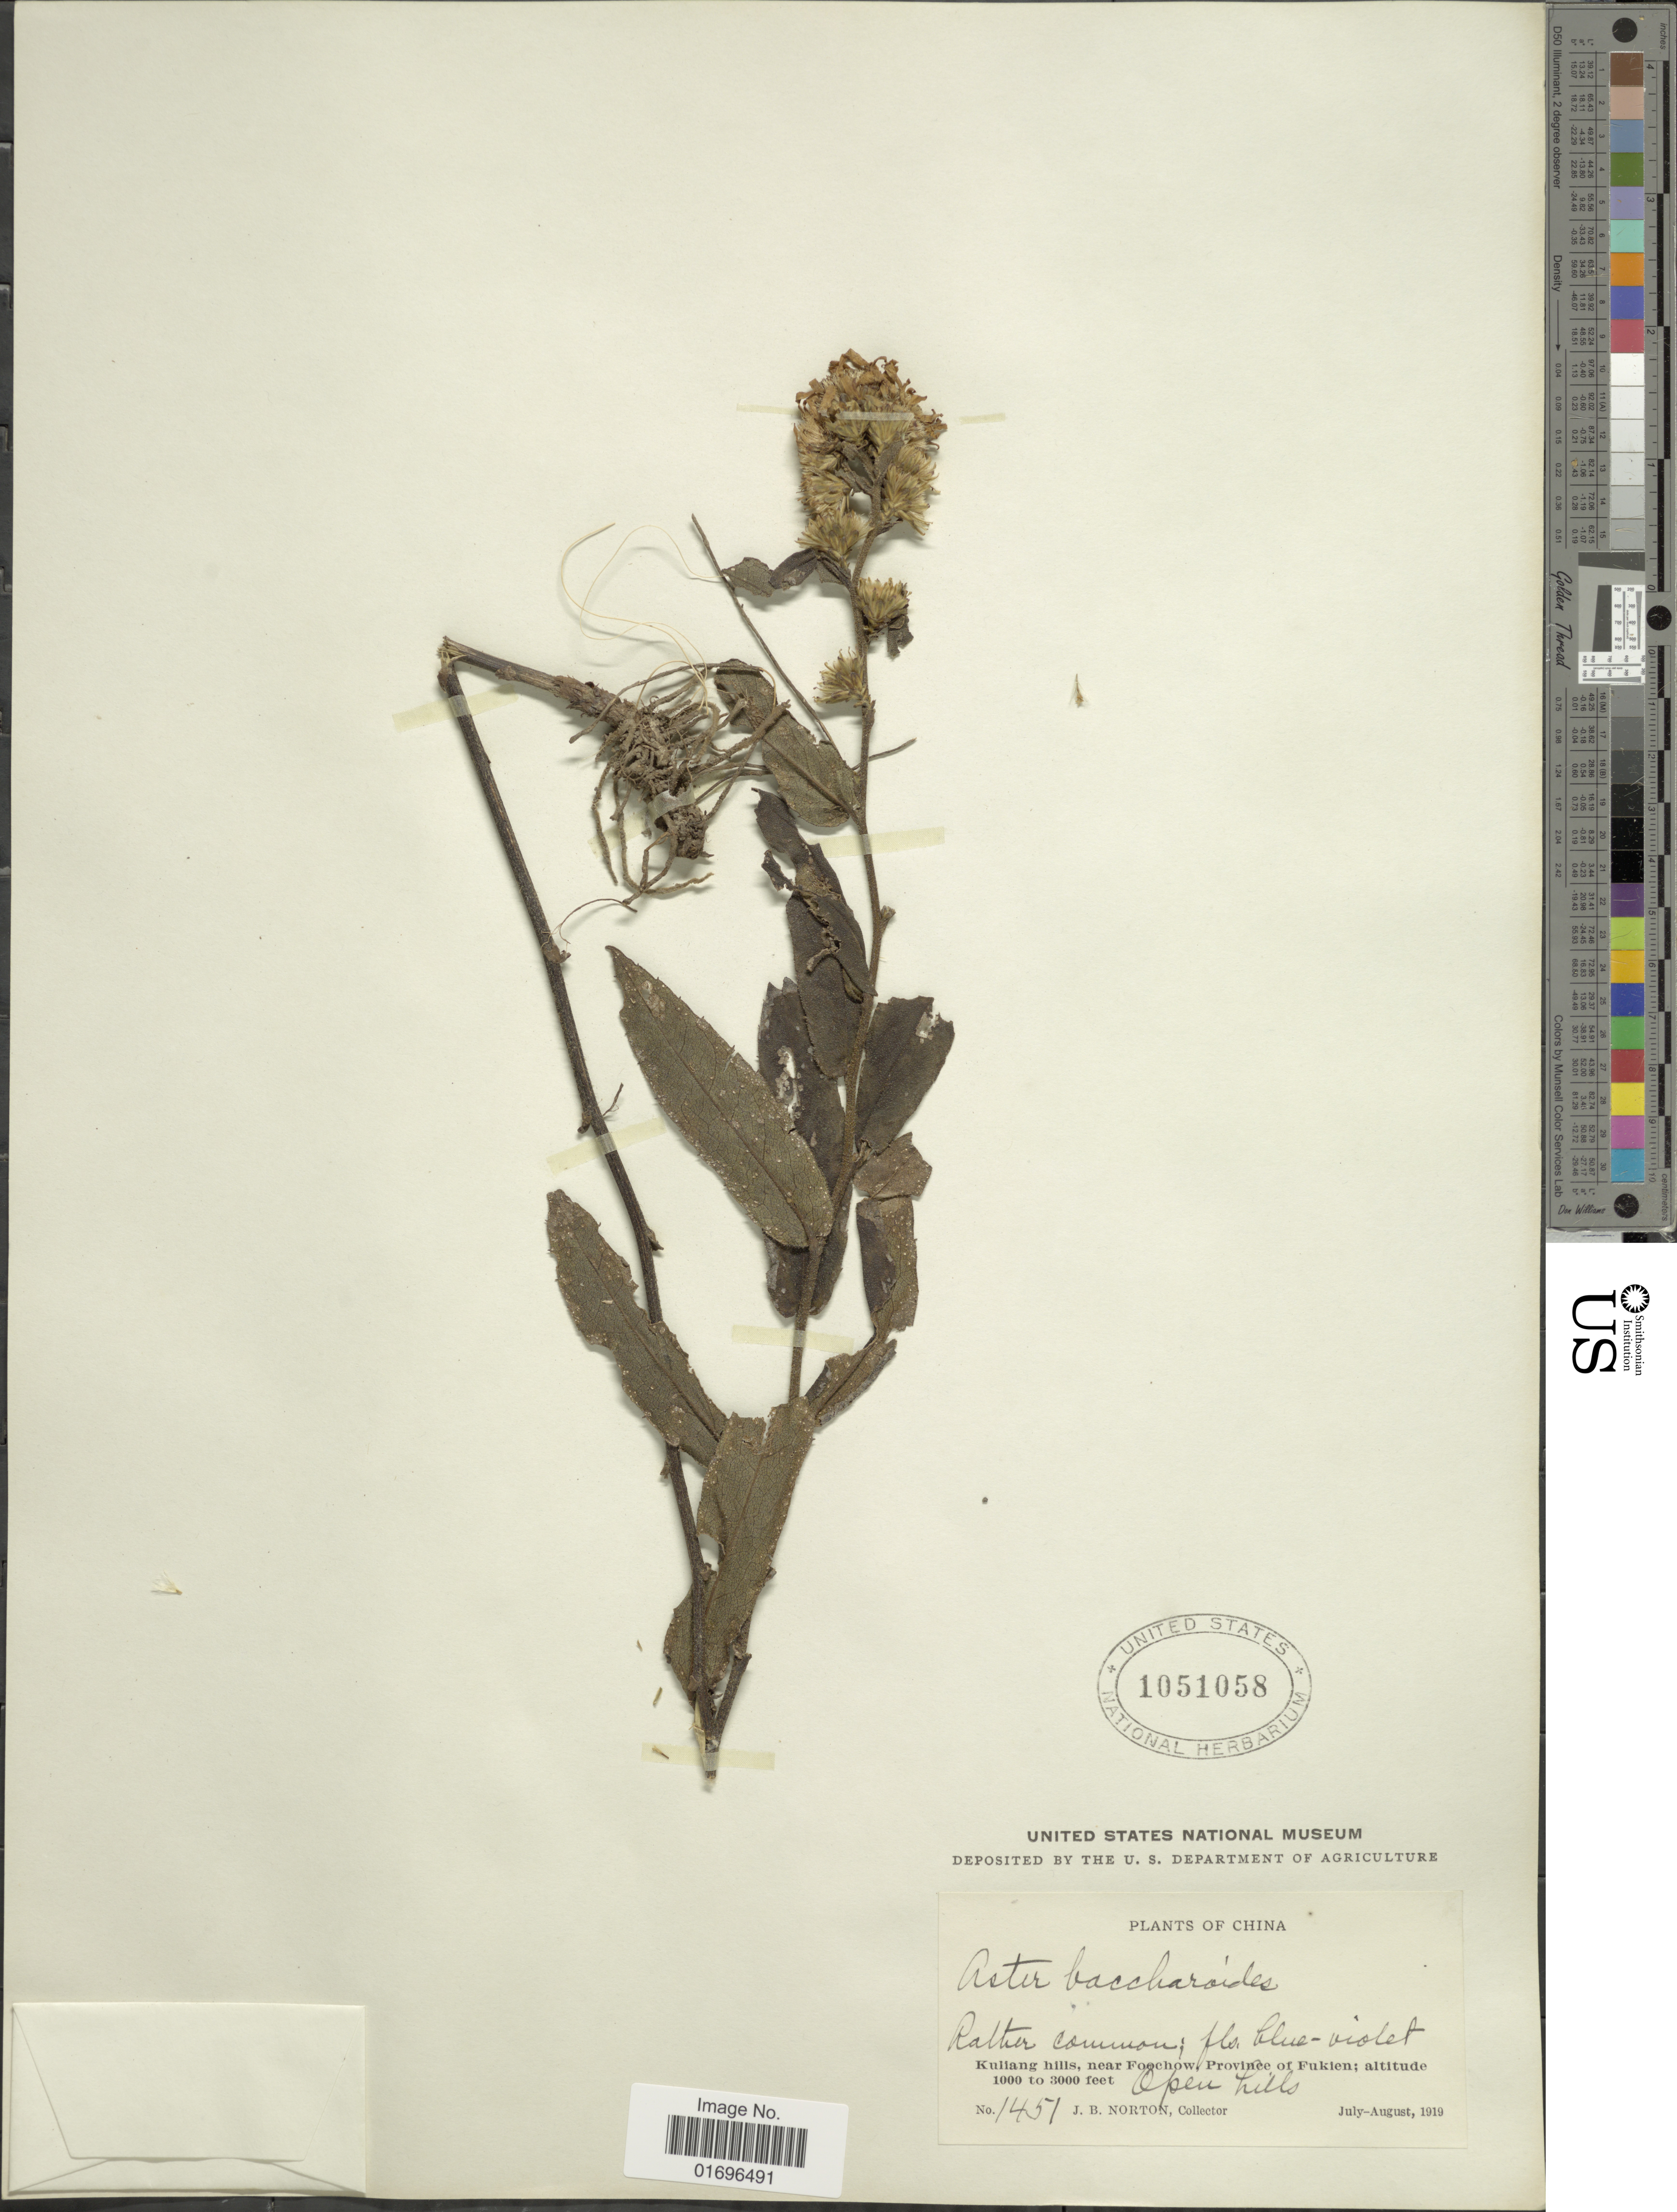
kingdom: Plantae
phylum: Tracheophyta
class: Magnoliopsida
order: Asterales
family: Asteraceae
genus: Aster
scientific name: Aster baccharoides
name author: (Benth.) Steetz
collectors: J. B. Norton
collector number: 1451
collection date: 1919-07/1919-08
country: China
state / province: Fujian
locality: Kuliang hills, near Foochow, Province of Fukien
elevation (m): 305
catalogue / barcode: US 1051058